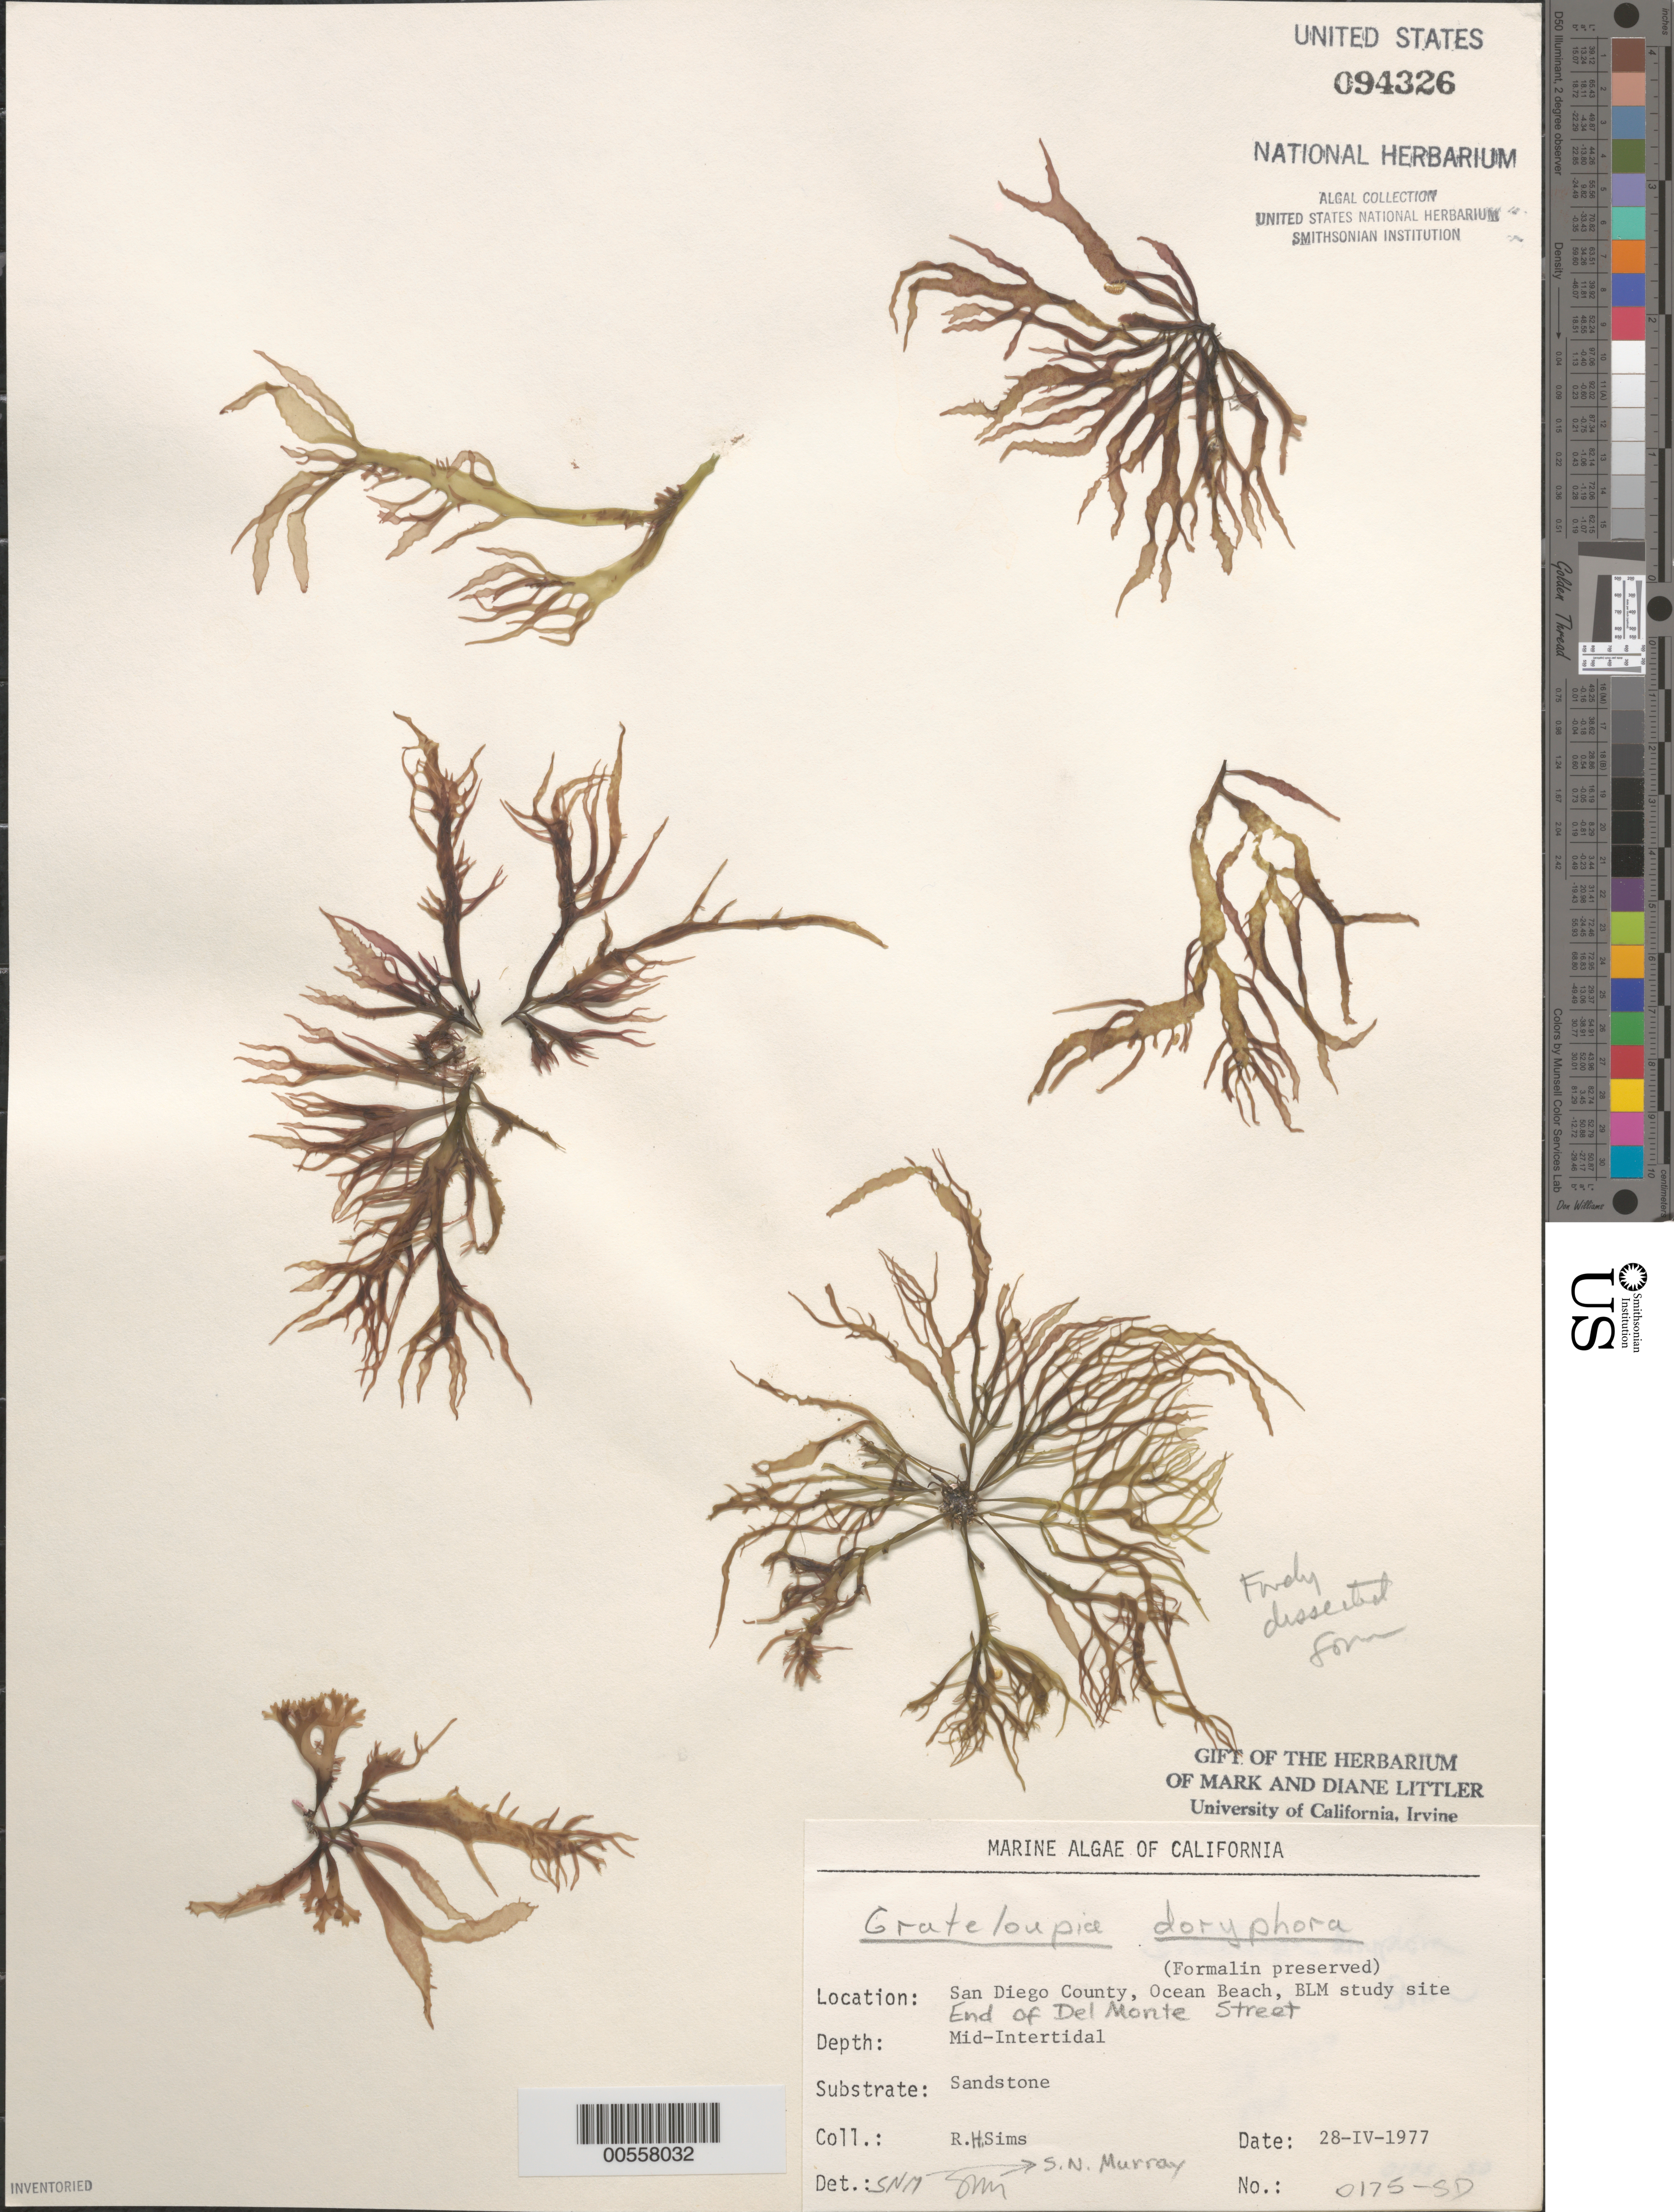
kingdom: Plantae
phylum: Rhodophyta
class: Florideophyceae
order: Halymeniales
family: Halymeniaceae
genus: Grateloupia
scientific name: Grateloupia doryphora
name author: (Mont.) Howe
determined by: Murray, S. N.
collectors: R. H. Sims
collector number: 0175-sd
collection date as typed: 28 Apr 1977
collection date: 1977-04-28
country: United States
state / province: California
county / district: San Diego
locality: End of Del Monte Street, Ocean Beach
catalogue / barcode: US 94326